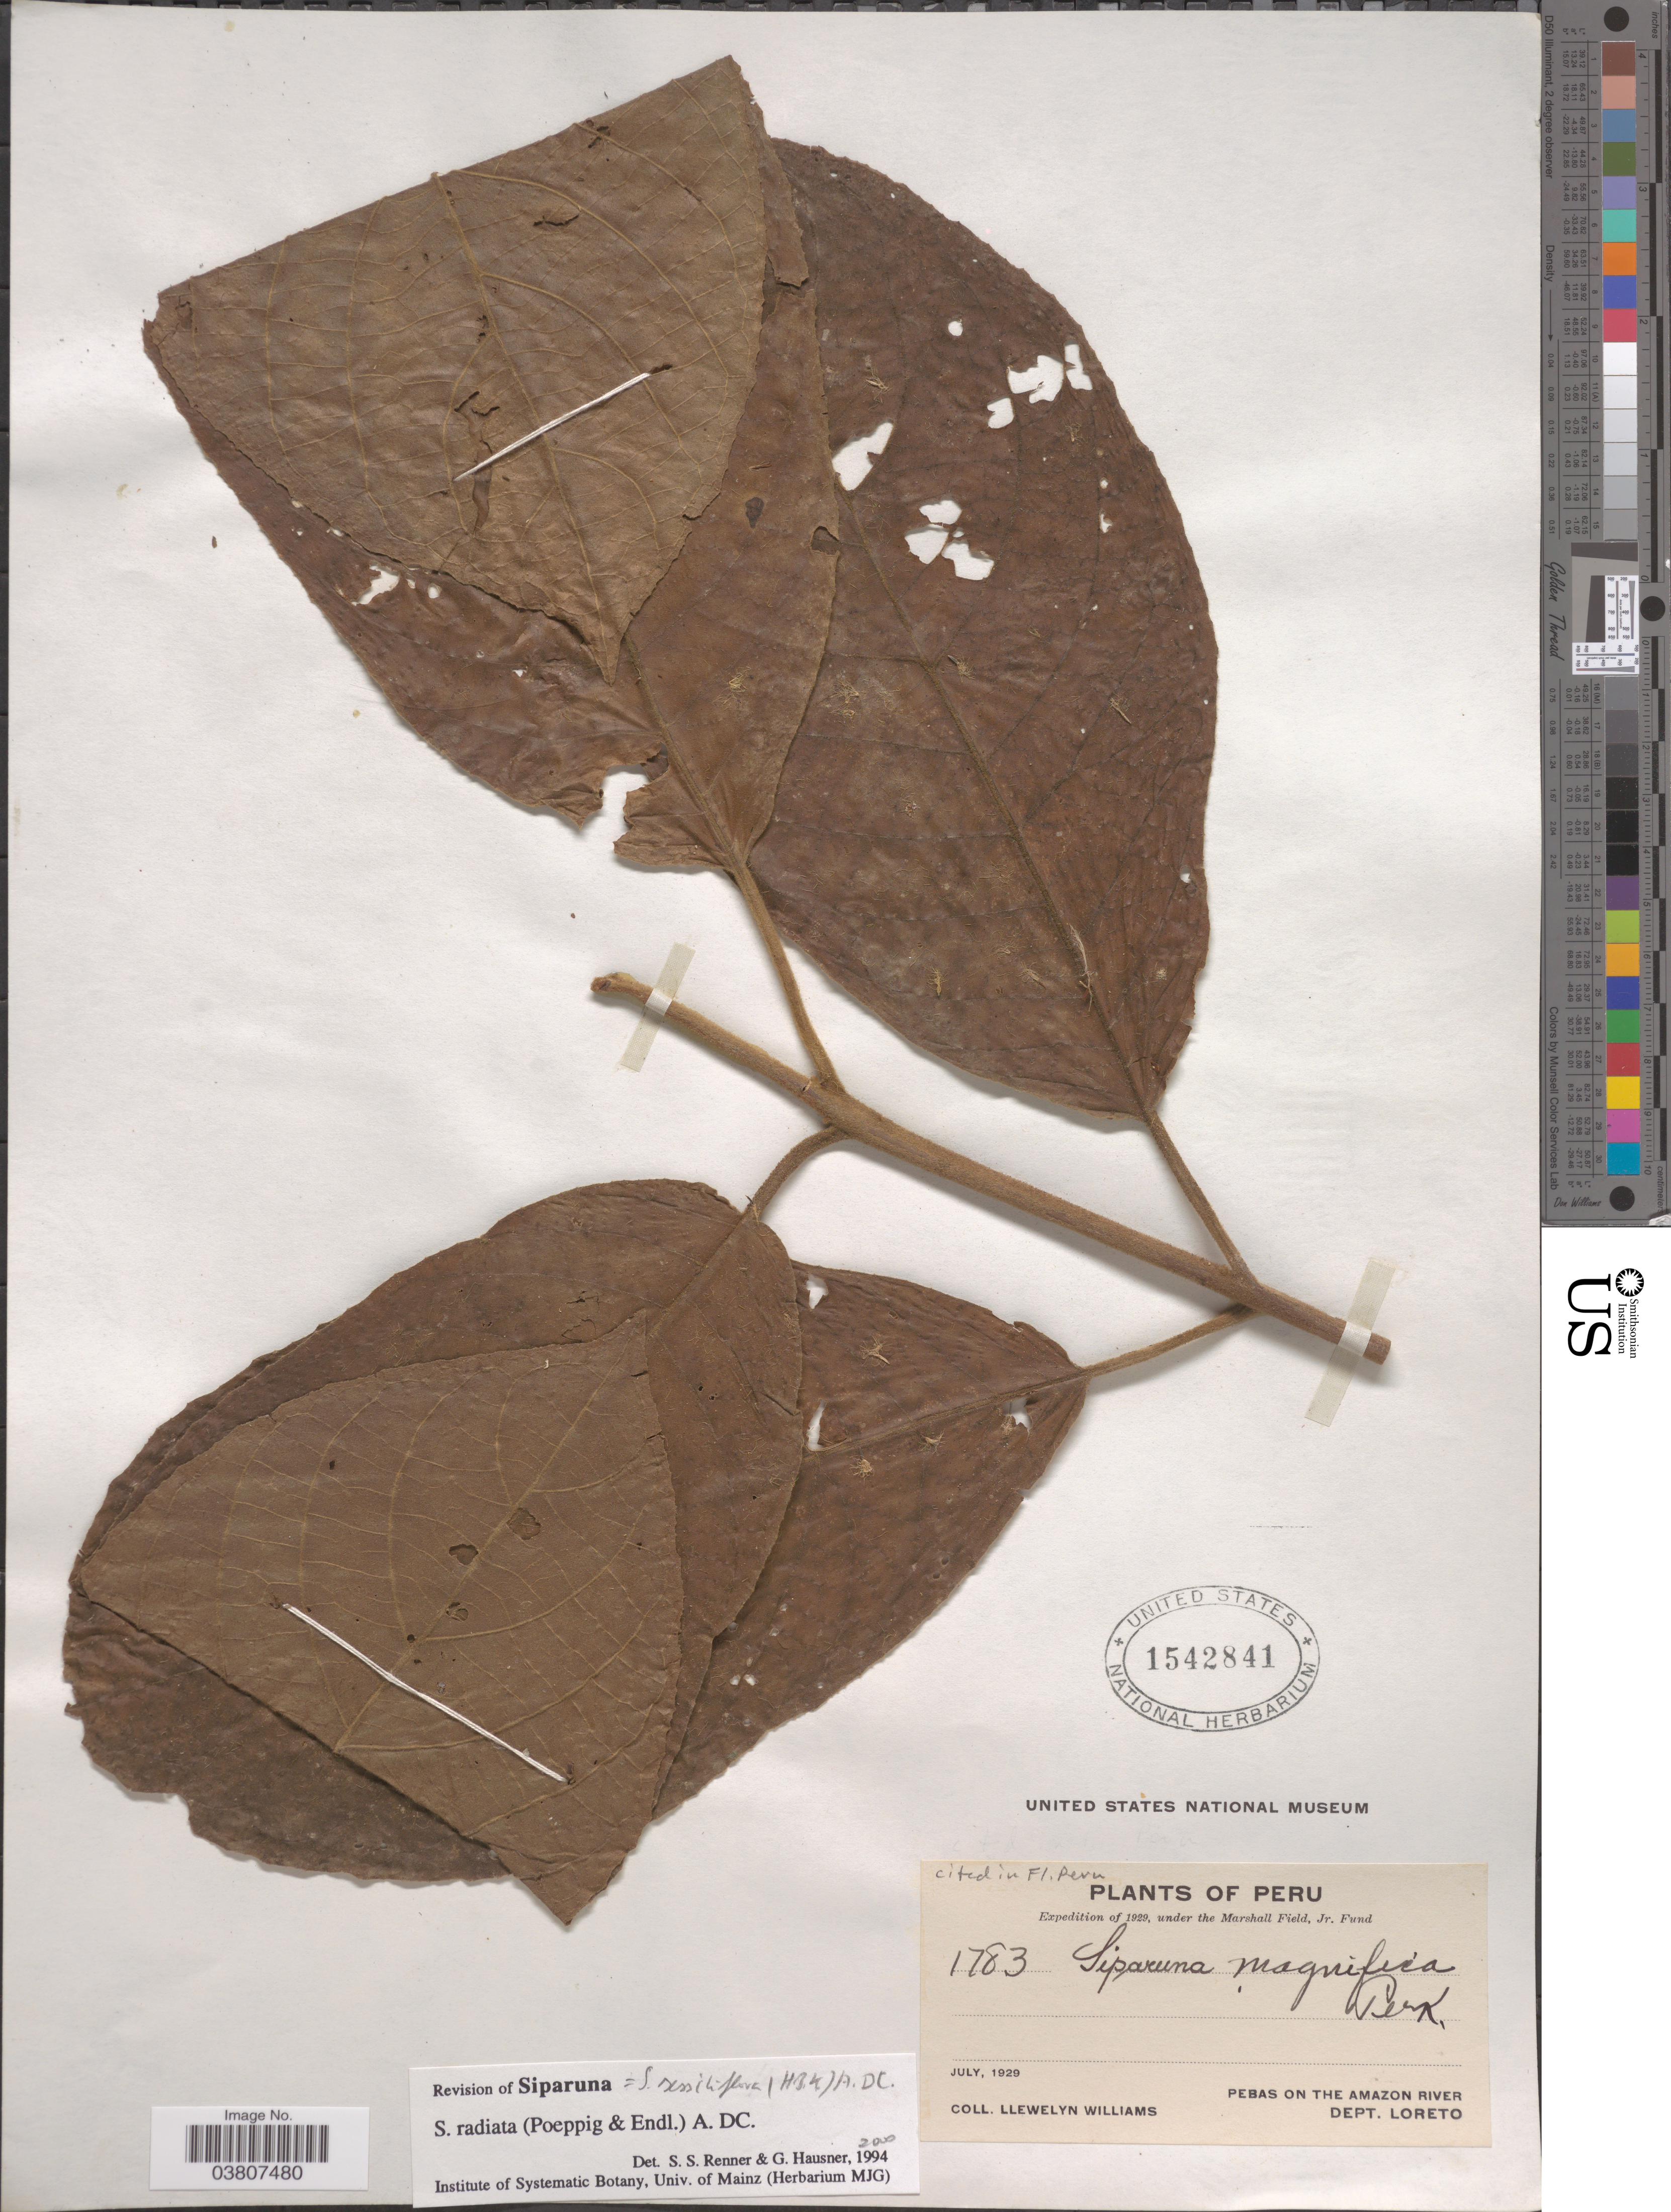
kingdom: Plantae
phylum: Tracheophyta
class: Magnoliopsida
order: Laurales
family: Siparunaceae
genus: Siparuna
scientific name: Siparuna sessiliflora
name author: (Kunth) A. DC.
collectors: Ll. Williams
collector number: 1783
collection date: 1929-07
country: Peru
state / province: Loreto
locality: Pebas on the Amazon River. Dept. Loreto.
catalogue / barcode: US 1542841